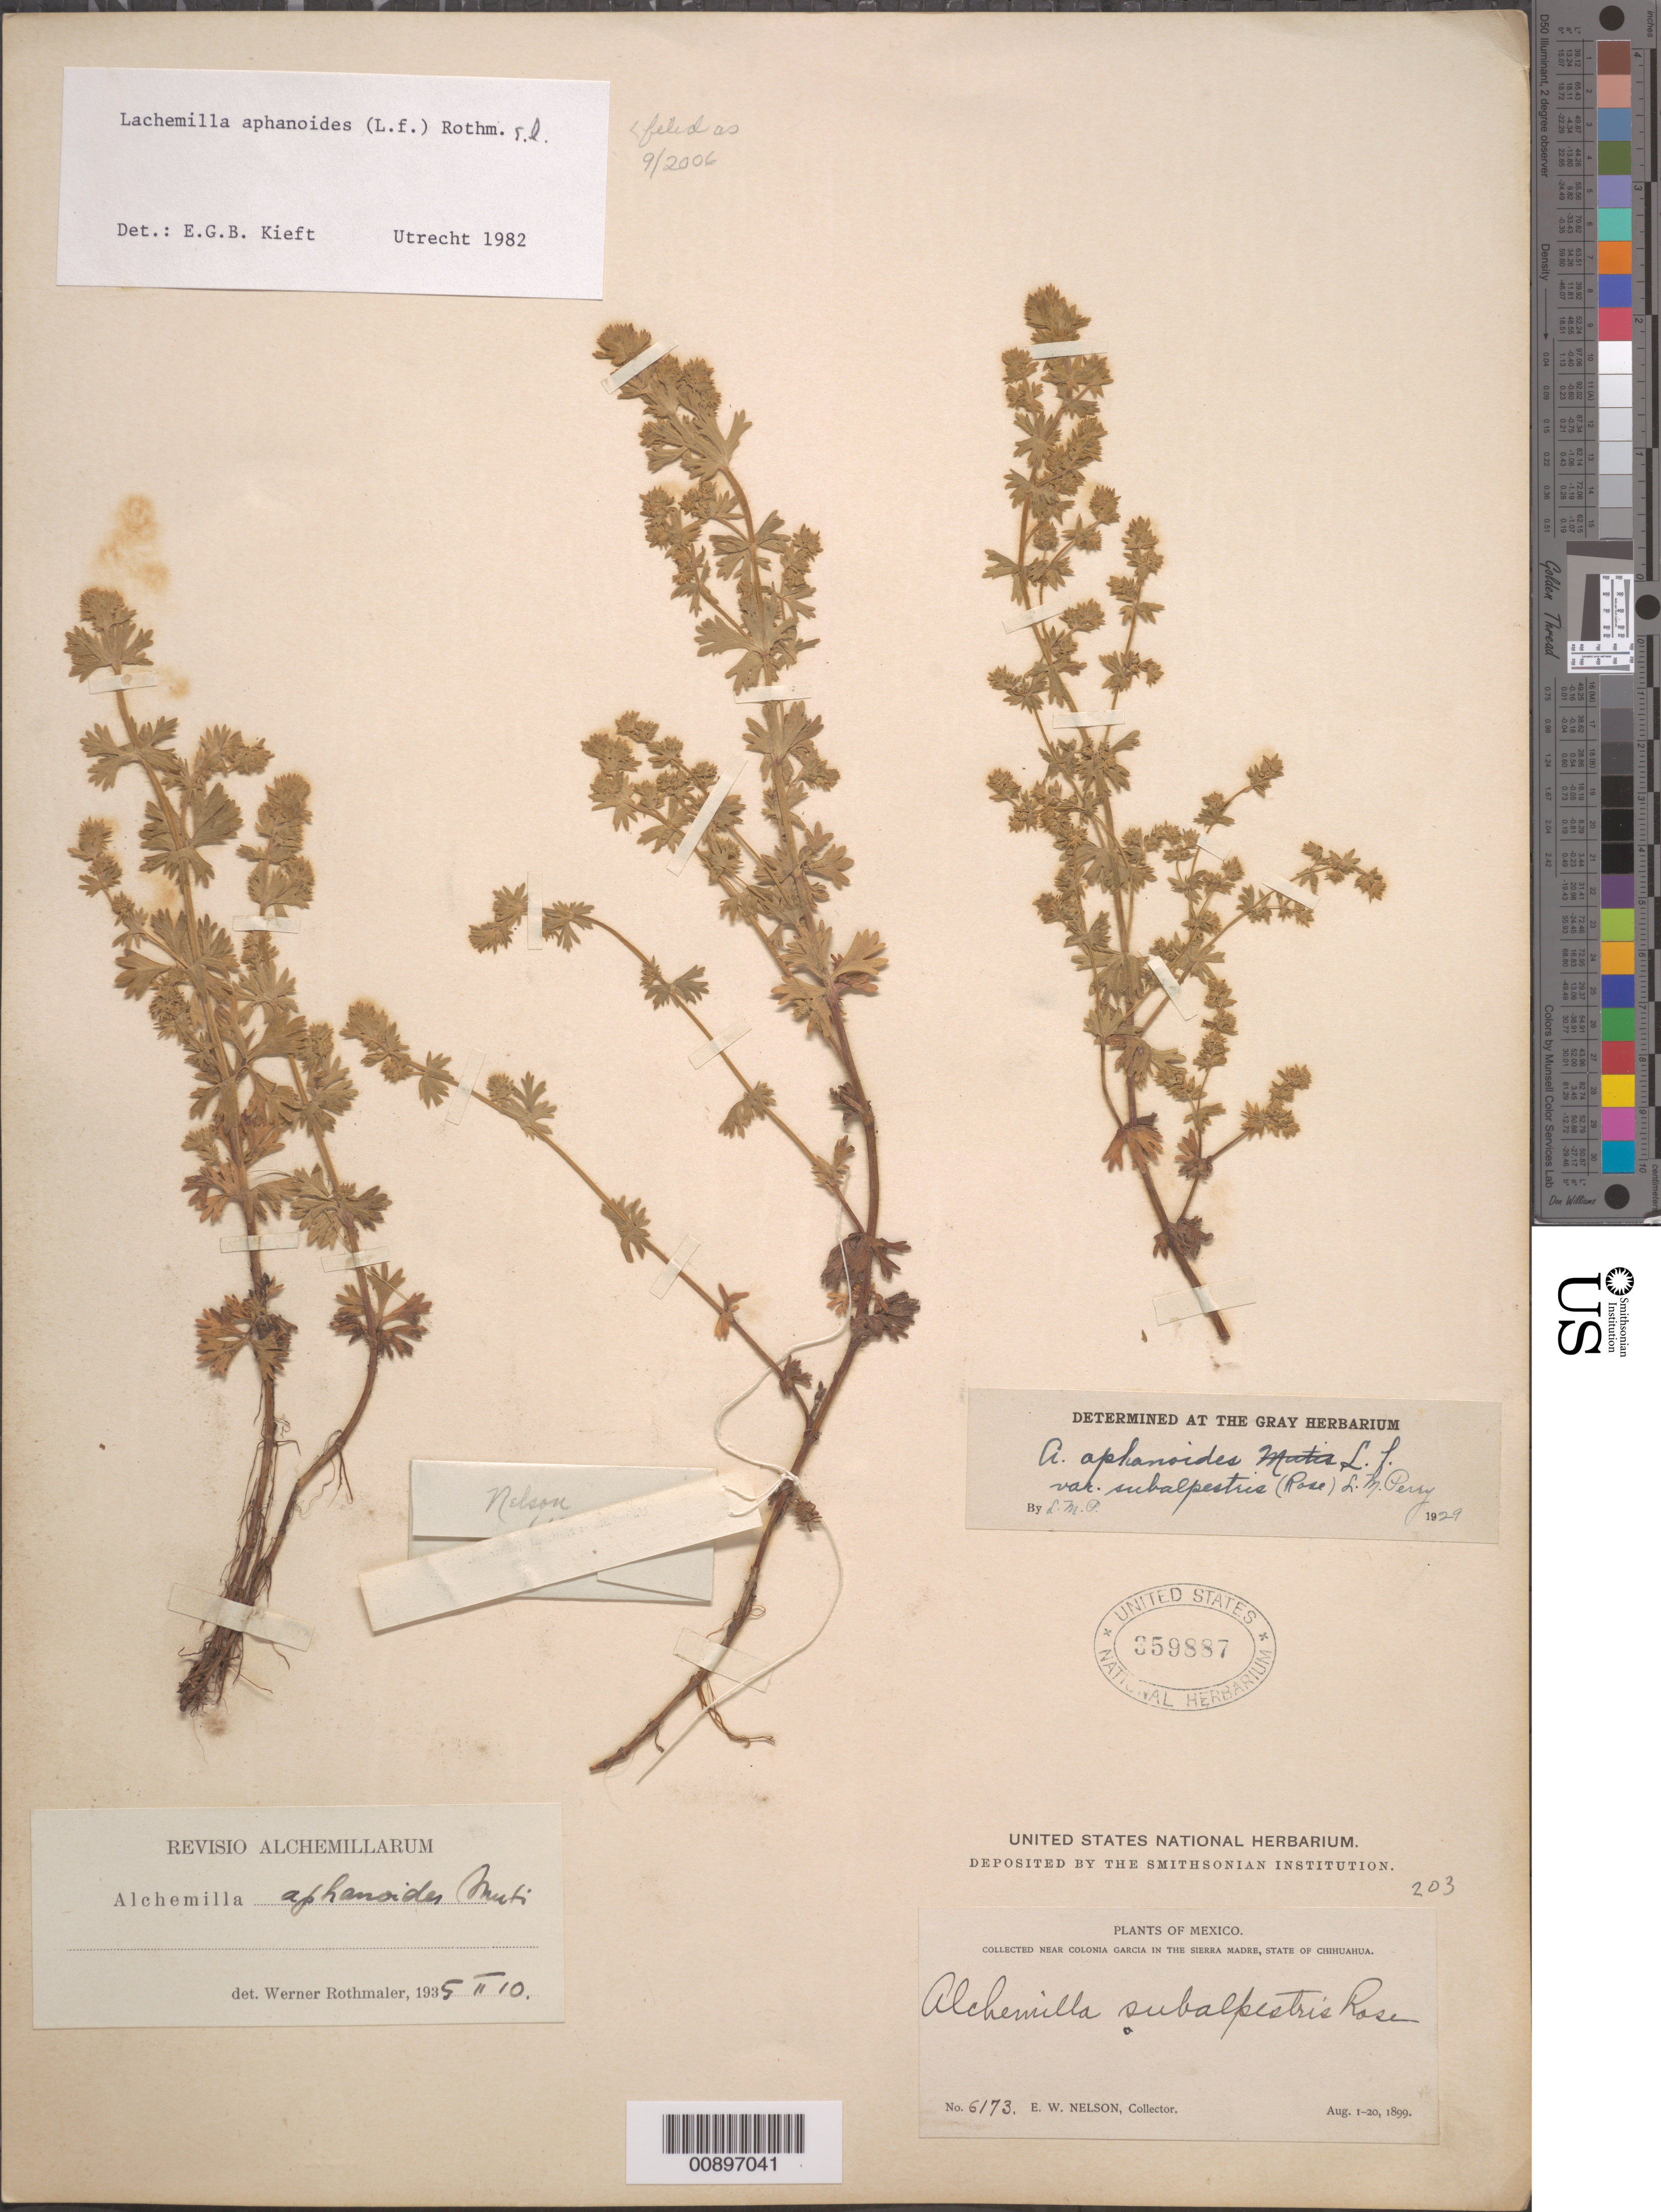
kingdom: Plantae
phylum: Tracheophyta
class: Magnoliopsida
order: Rosales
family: Rosaceae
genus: Lachemilla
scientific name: Lachemilla aphanoides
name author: (Mutis ex L. f.) Rothm.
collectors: E. W. Nelson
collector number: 6173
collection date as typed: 01 Aug 1899 to 20 Aug 1899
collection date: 1899-08-01/1899-08-20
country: Mexico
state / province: Chihuahua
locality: Near Colonia García in the Sierra Madre, Chihuahua.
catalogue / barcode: US 359887